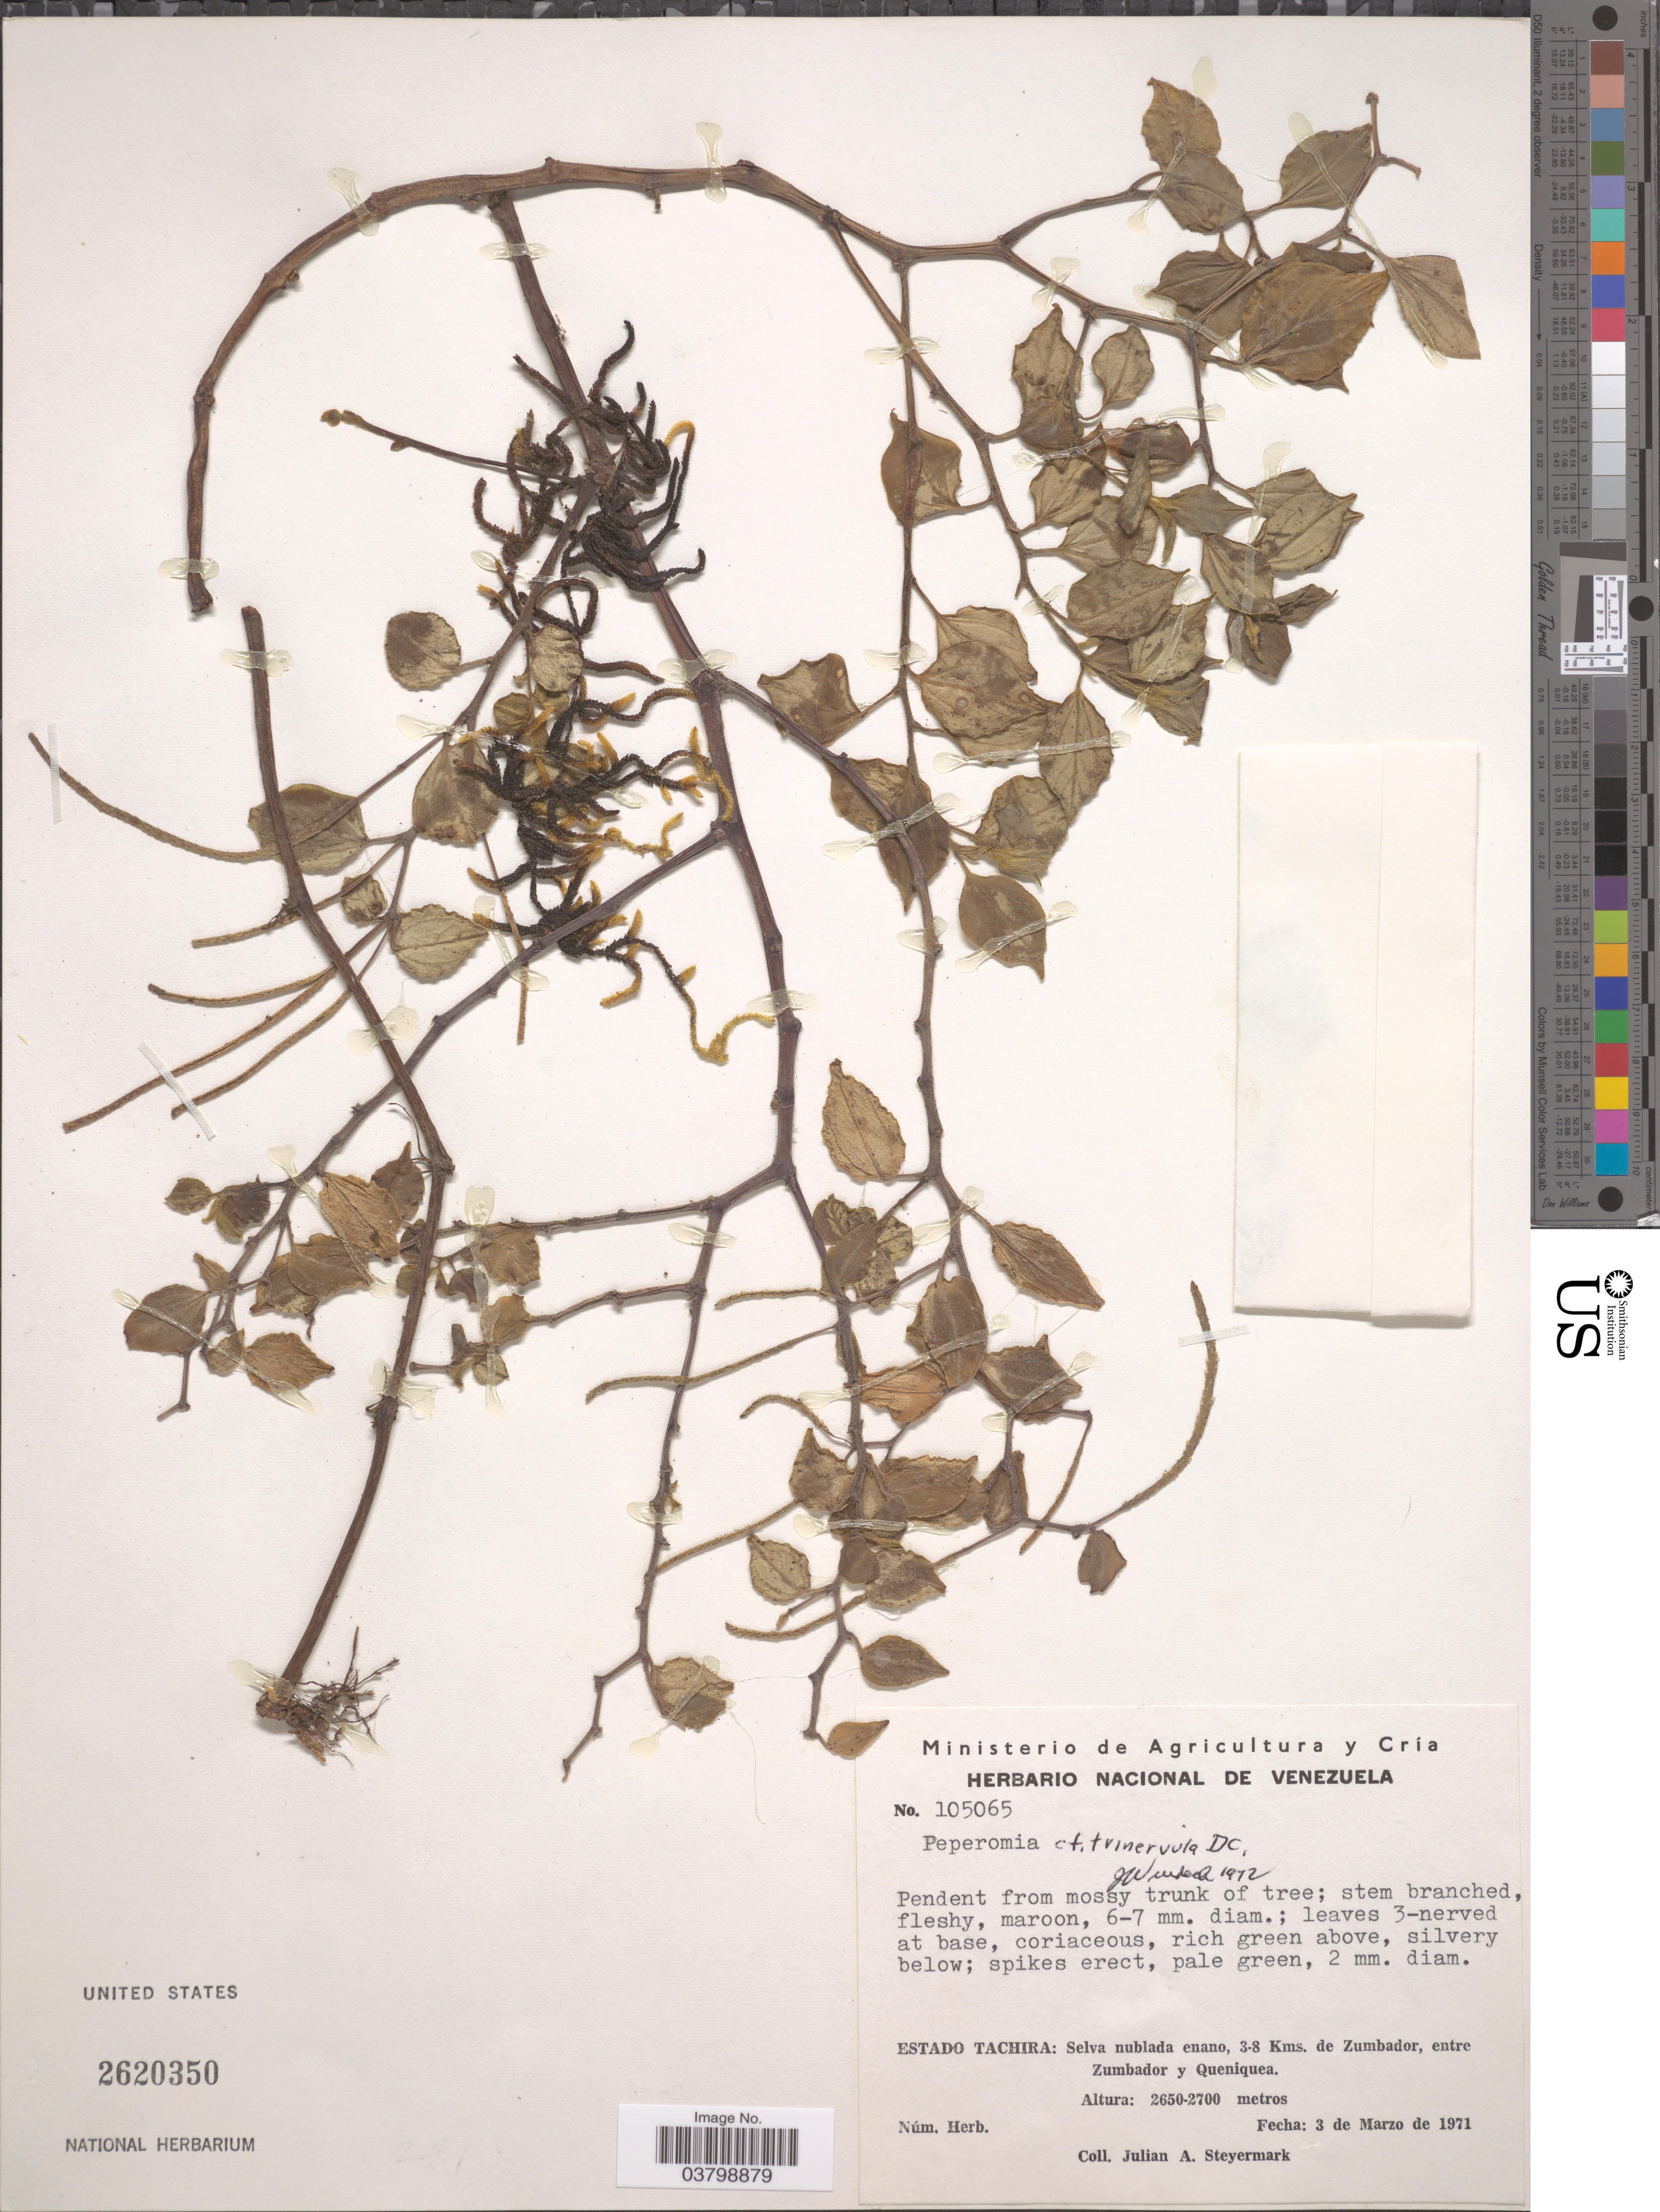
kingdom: Plantae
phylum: Tracheophyta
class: Magnoliopsida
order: Piperales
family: Piperaceae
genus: Peperomia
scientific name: Peperomia trinervula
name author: C. DC.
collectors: J. Steyermark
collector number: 105065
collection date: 1971-03-03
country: Venezuela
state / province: Tachira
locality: Selva nublada enano, 3-8 Kms. de Zumbador, entre Zumbador y Queniquea.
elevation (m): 2650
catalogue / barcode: US 2620350